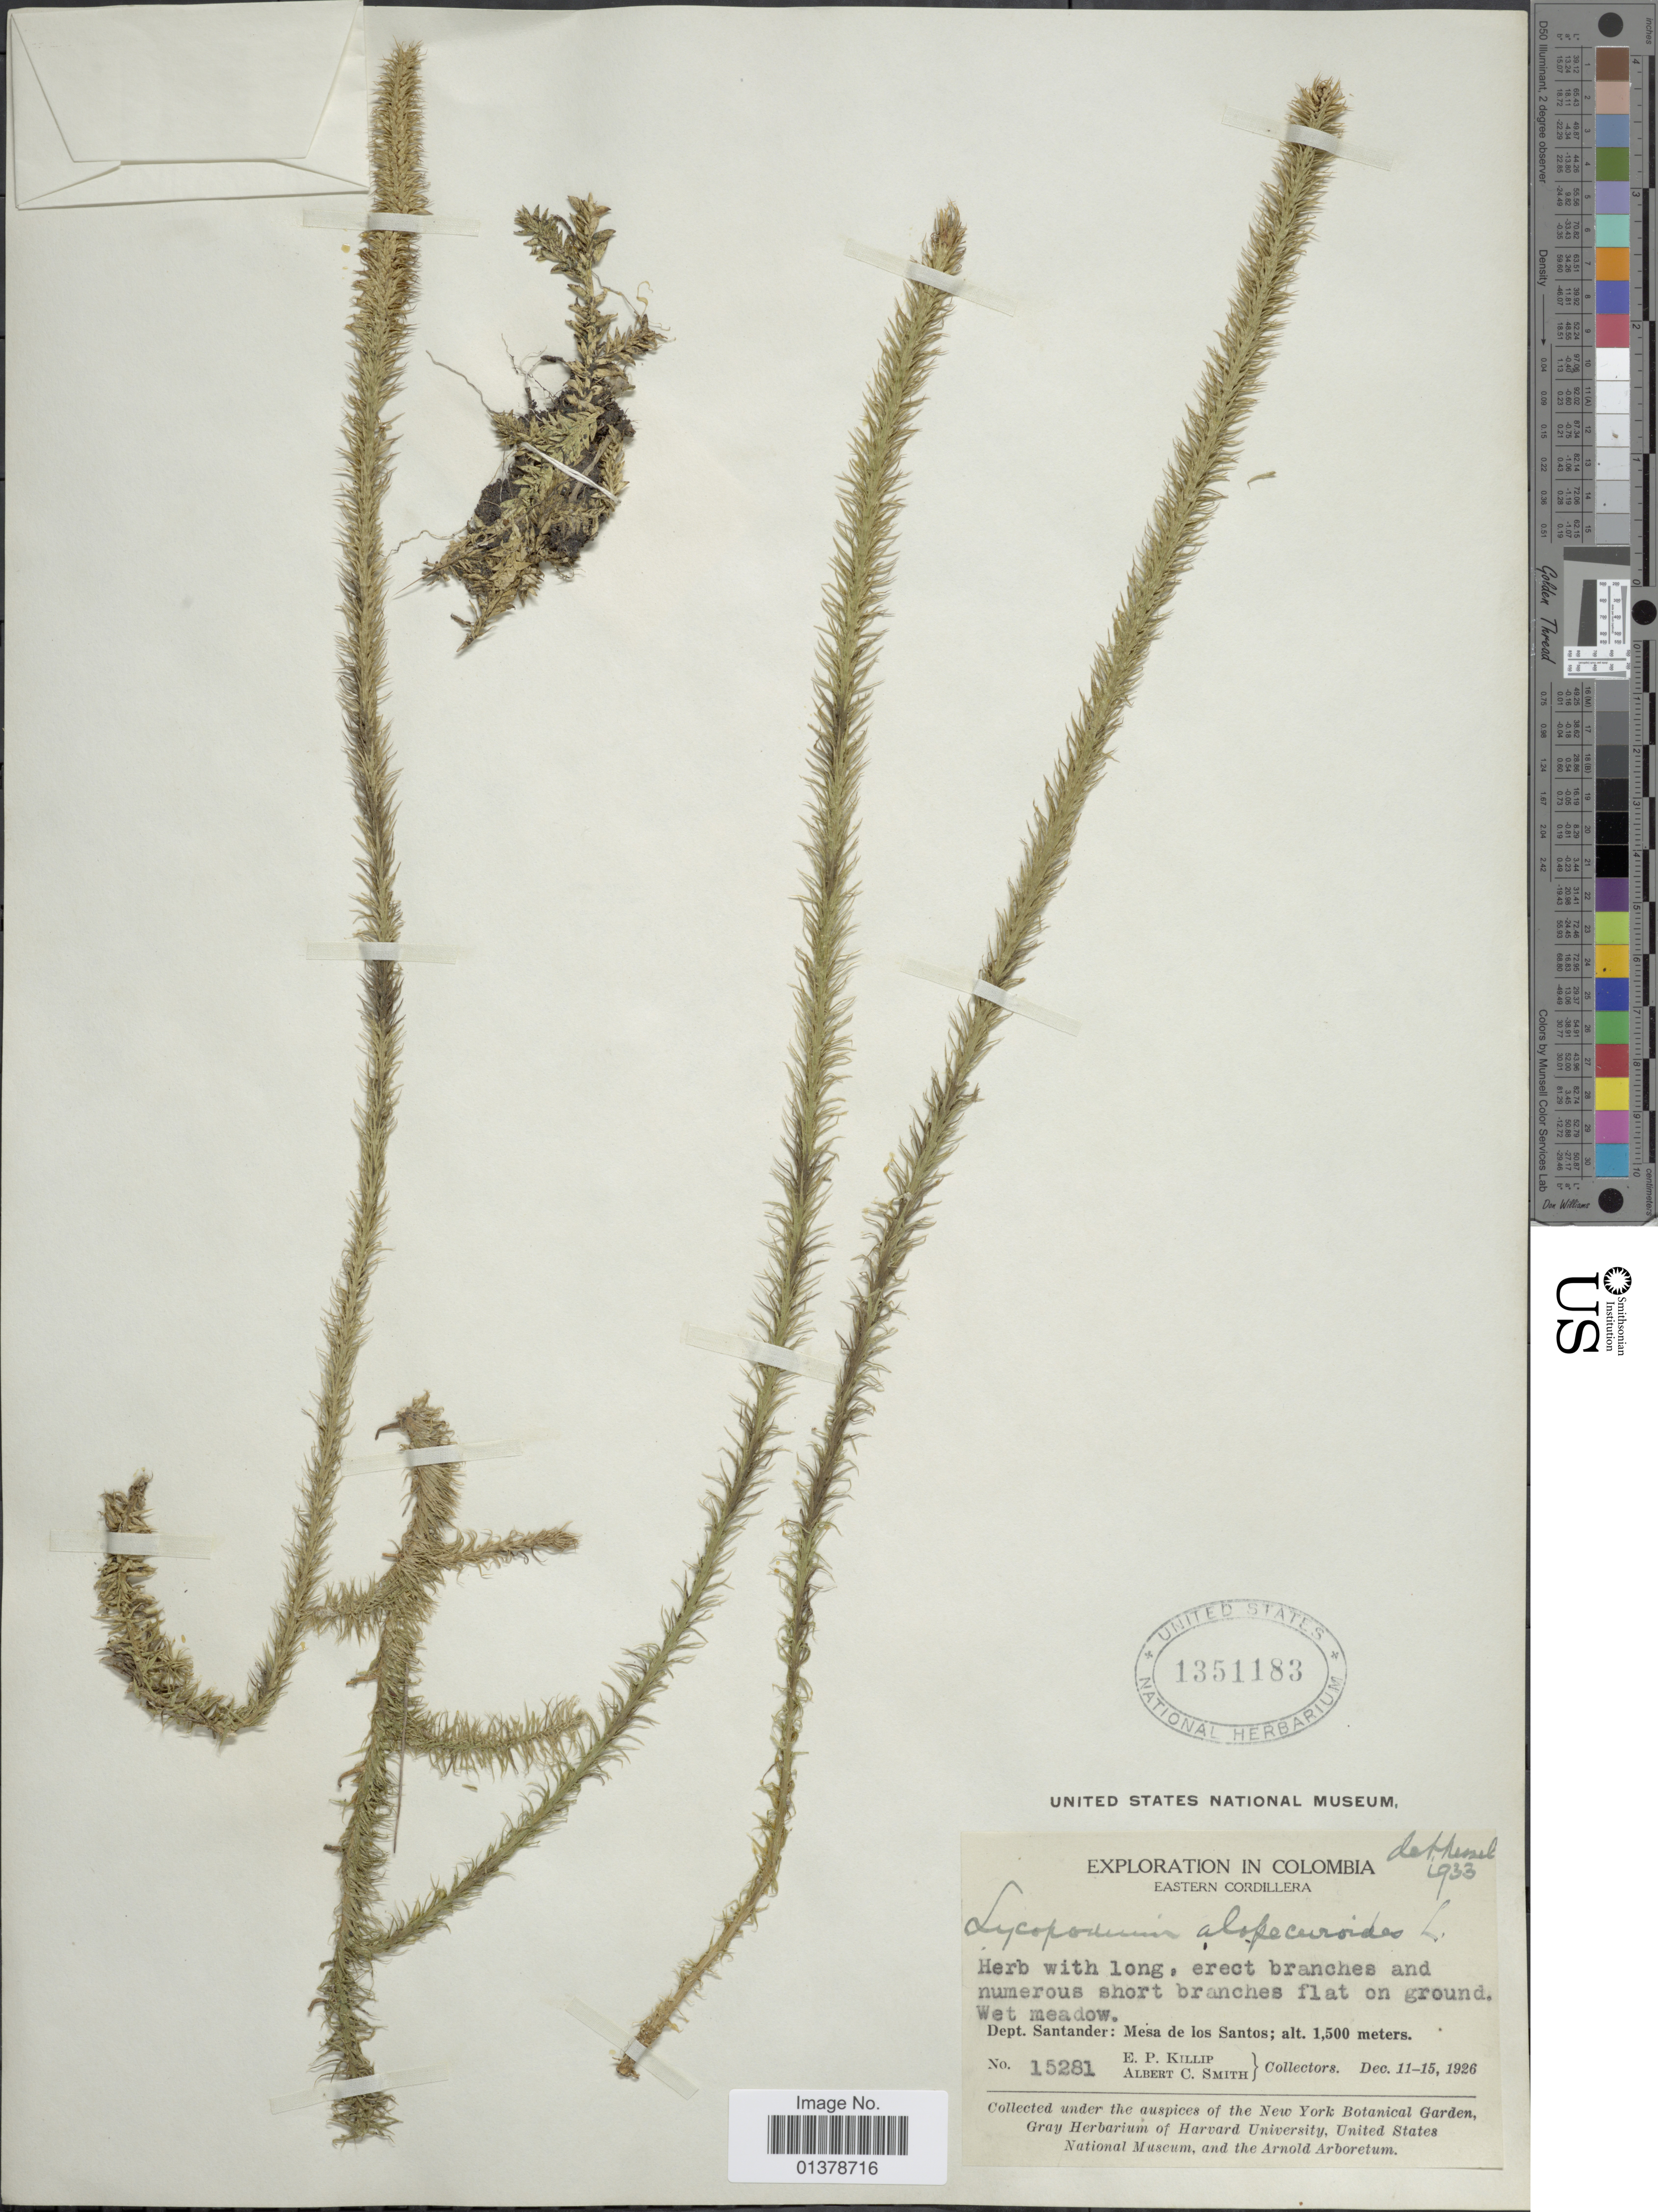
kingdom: Plantae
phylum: Tracheophyta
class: Lycopodiopsida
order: Lycopodiales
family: Lycopodiaceae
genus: Lycopodiella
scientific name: Lycopodiella alopecuroides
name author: (L.) Cranfill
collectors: E. P. Killip & A. C. Smith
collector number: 15281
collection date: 1926-12-11/1926-12-15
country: Colombia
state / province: Santander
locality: Mesa de los Santos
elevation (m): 1500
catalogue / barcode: US 1351183